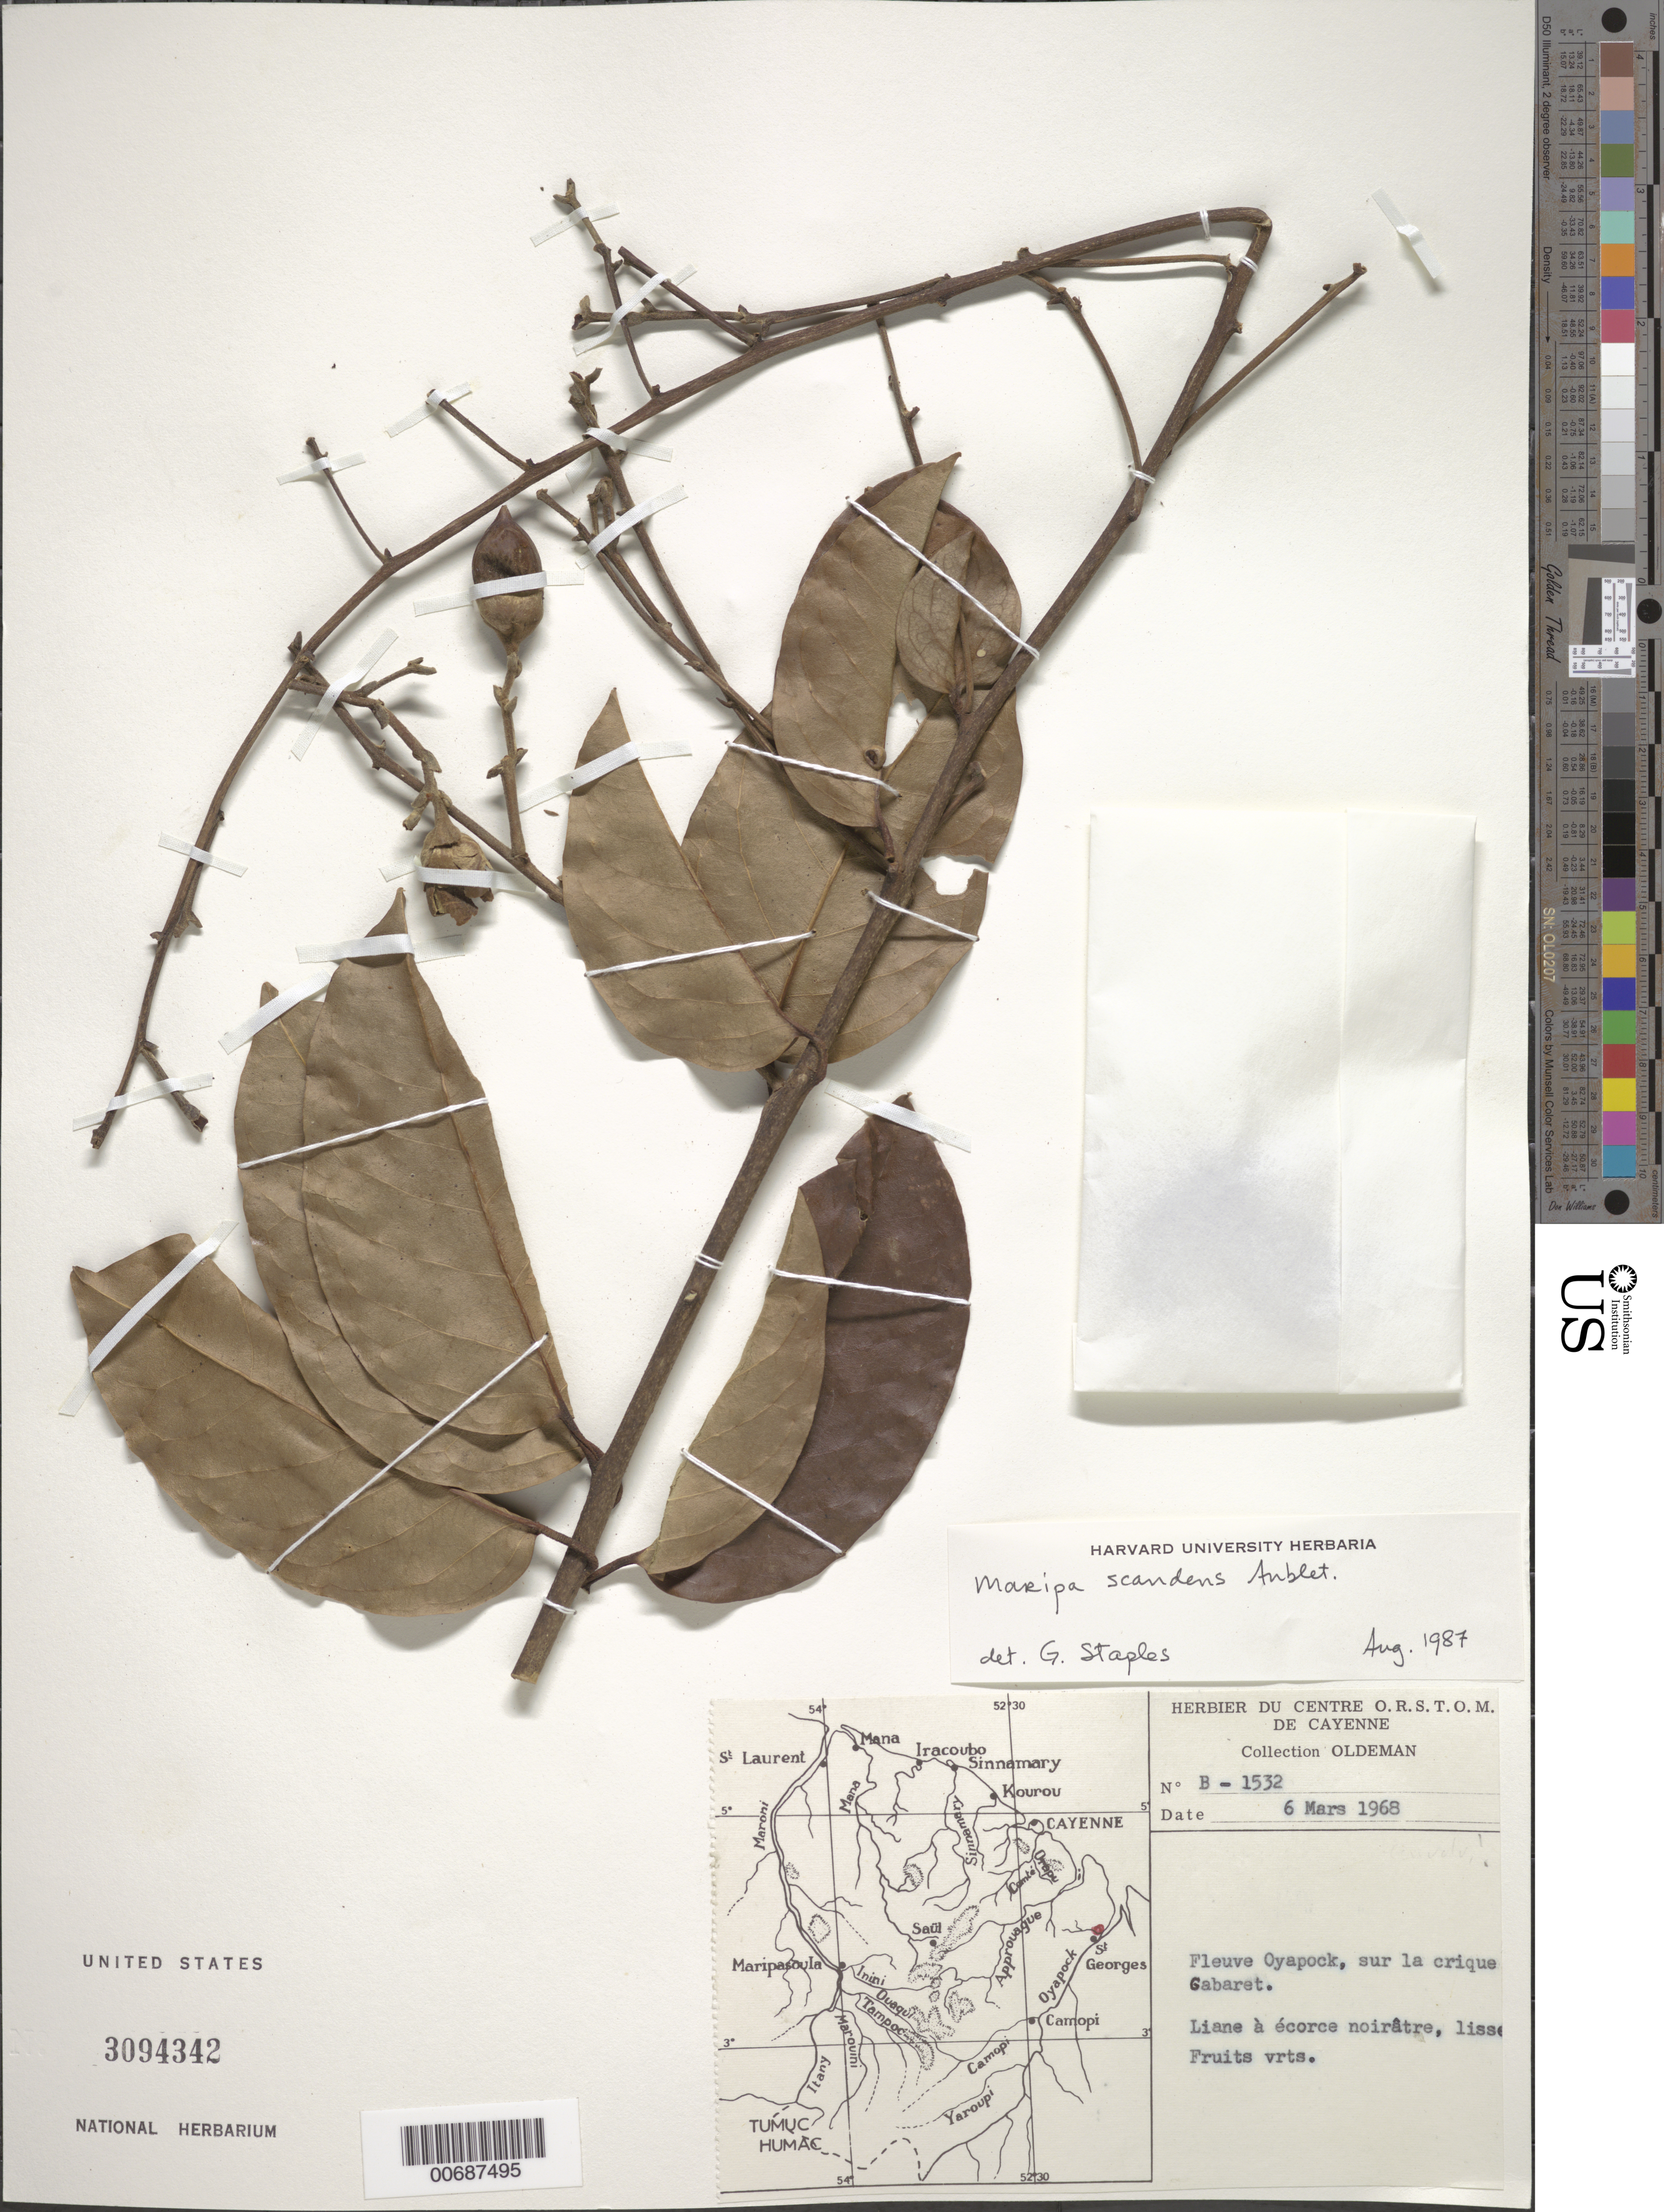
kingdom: Plantae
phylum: Tracheophyta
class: Magnoliopsida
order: Solanales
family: Convolvulaceae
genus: Maripa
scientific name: Maripa scandens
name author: Aubl.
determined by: Staples, G. W.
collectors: R. Oldeman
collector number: B 1532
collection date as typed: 6-Mar-68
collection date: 1968-03-06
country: French Guiana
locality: Crique Gabaret, Fleuve Oyapock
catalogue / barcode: US 3094342